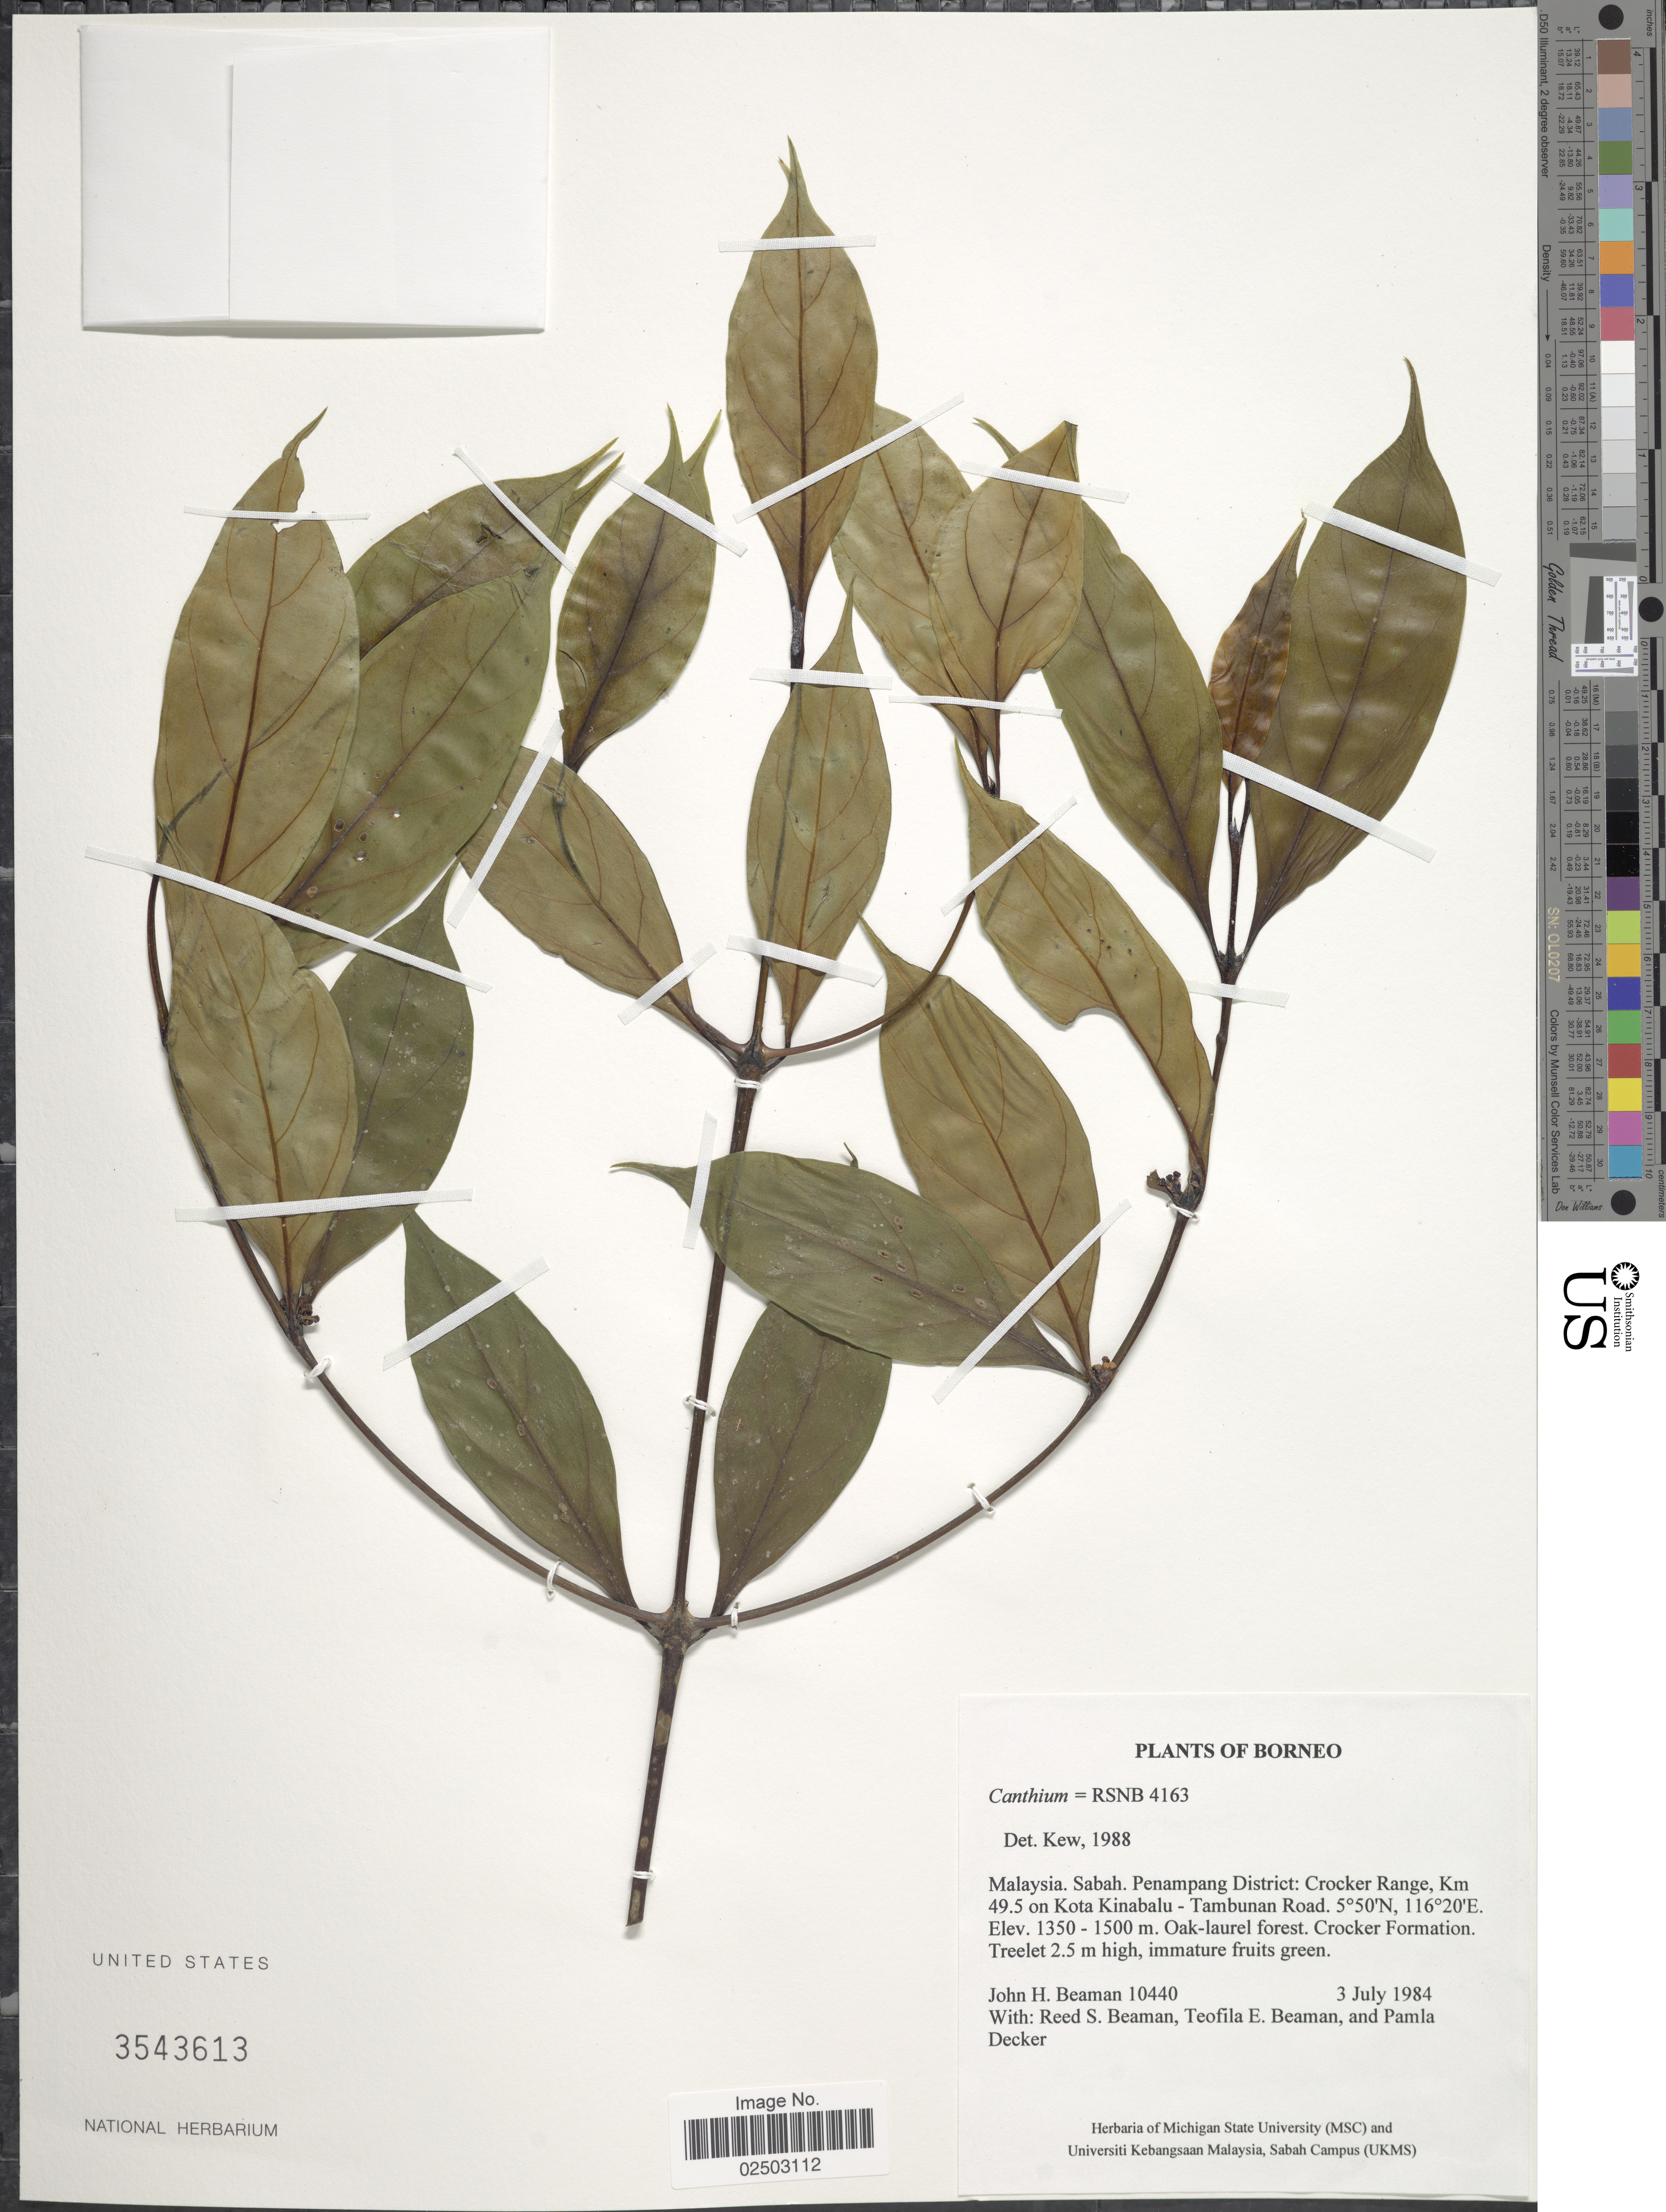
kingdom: Plantae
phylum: Tracheophyta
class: Magnoliopsida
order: Gentianales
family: Rubiaceae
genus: Bridsonia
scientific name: Bridsonia chamaedendrum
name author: (Kuntze) Verstraete & A.E. van Wyk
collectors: J. H. Beaman, R. S. Beaman, T. E. Beaman & P. Decker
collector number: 10440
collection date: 1984-07-03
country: Malaysia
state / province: Sabah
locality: Borneo, Penambang Distrct: Crocker Range, km 49.5 on Kota Kinabalu-Tambunan Road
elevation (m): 1350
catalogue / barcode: US 3543613